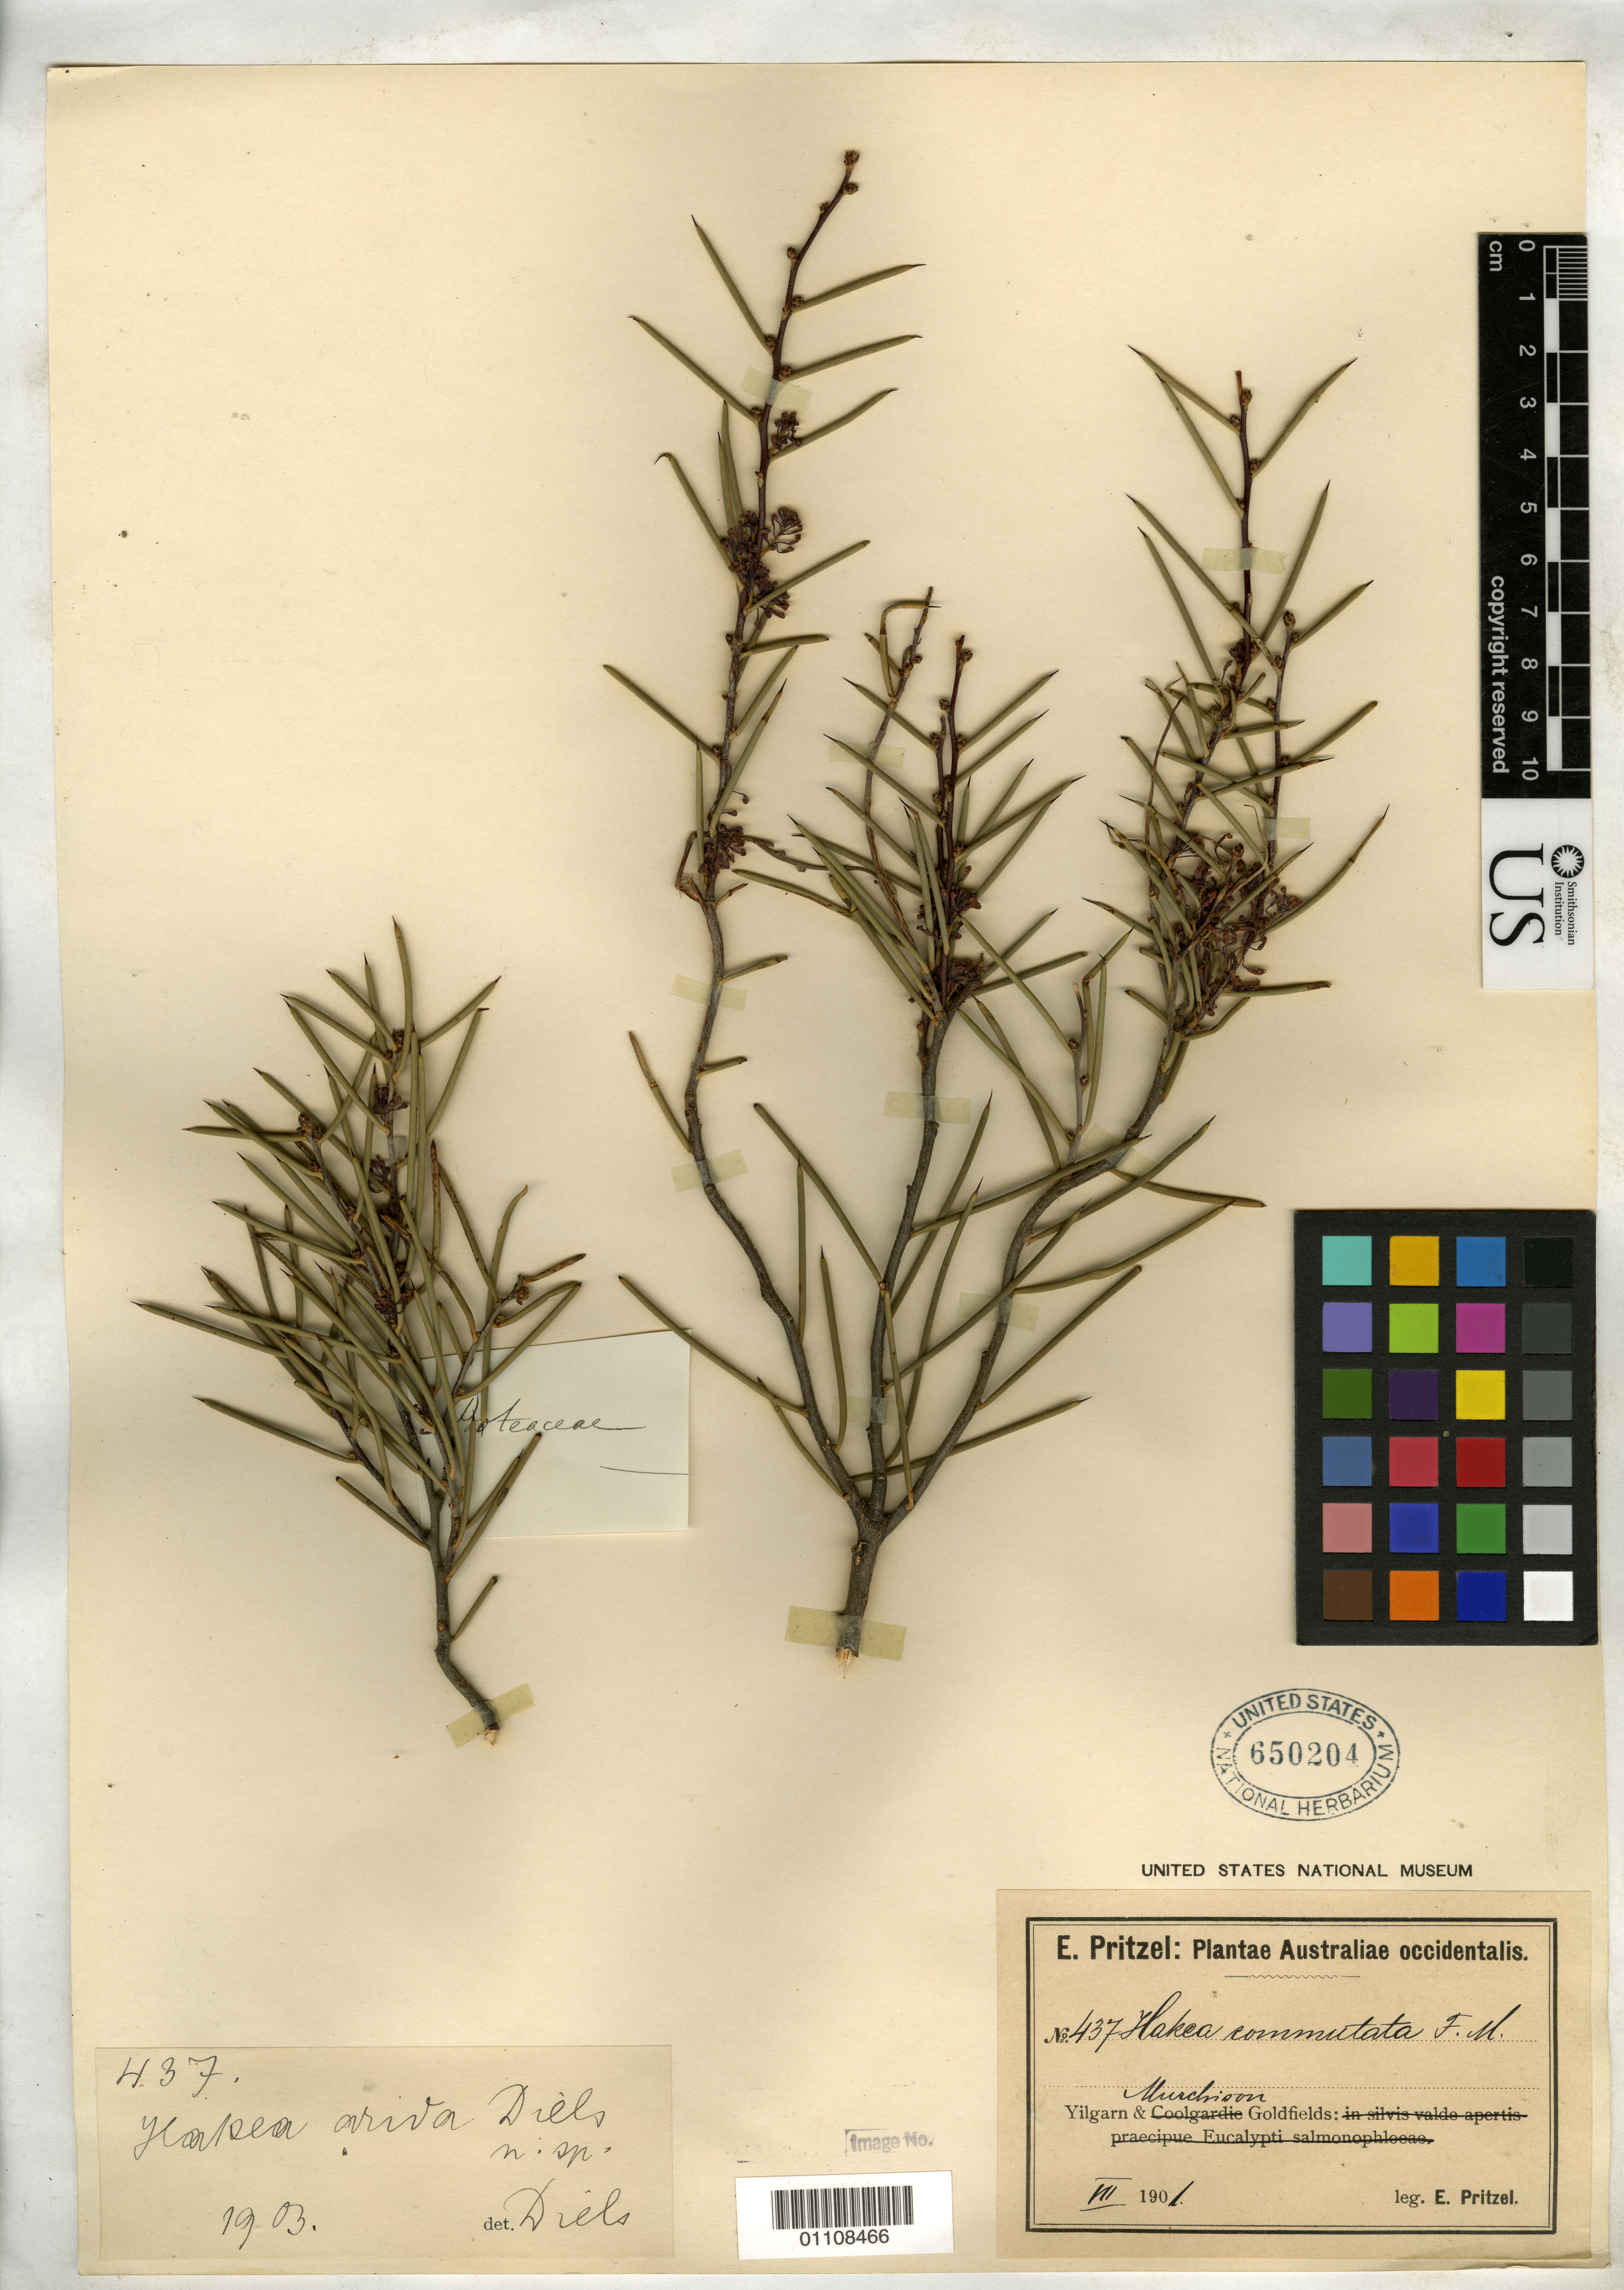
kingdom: Plantae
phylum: Tracheophyta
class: Magnoliopsida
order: Proteales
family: Proteaceae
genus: Hakea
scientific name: Hakea arida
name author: Diels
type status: Syntype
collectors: E. G. Pritzel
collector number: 437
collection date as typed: Jul 1901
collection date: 1901-07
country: Australia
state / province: Western Australia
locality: Inter flumina Moore et Murchison.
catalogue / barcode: US 650204